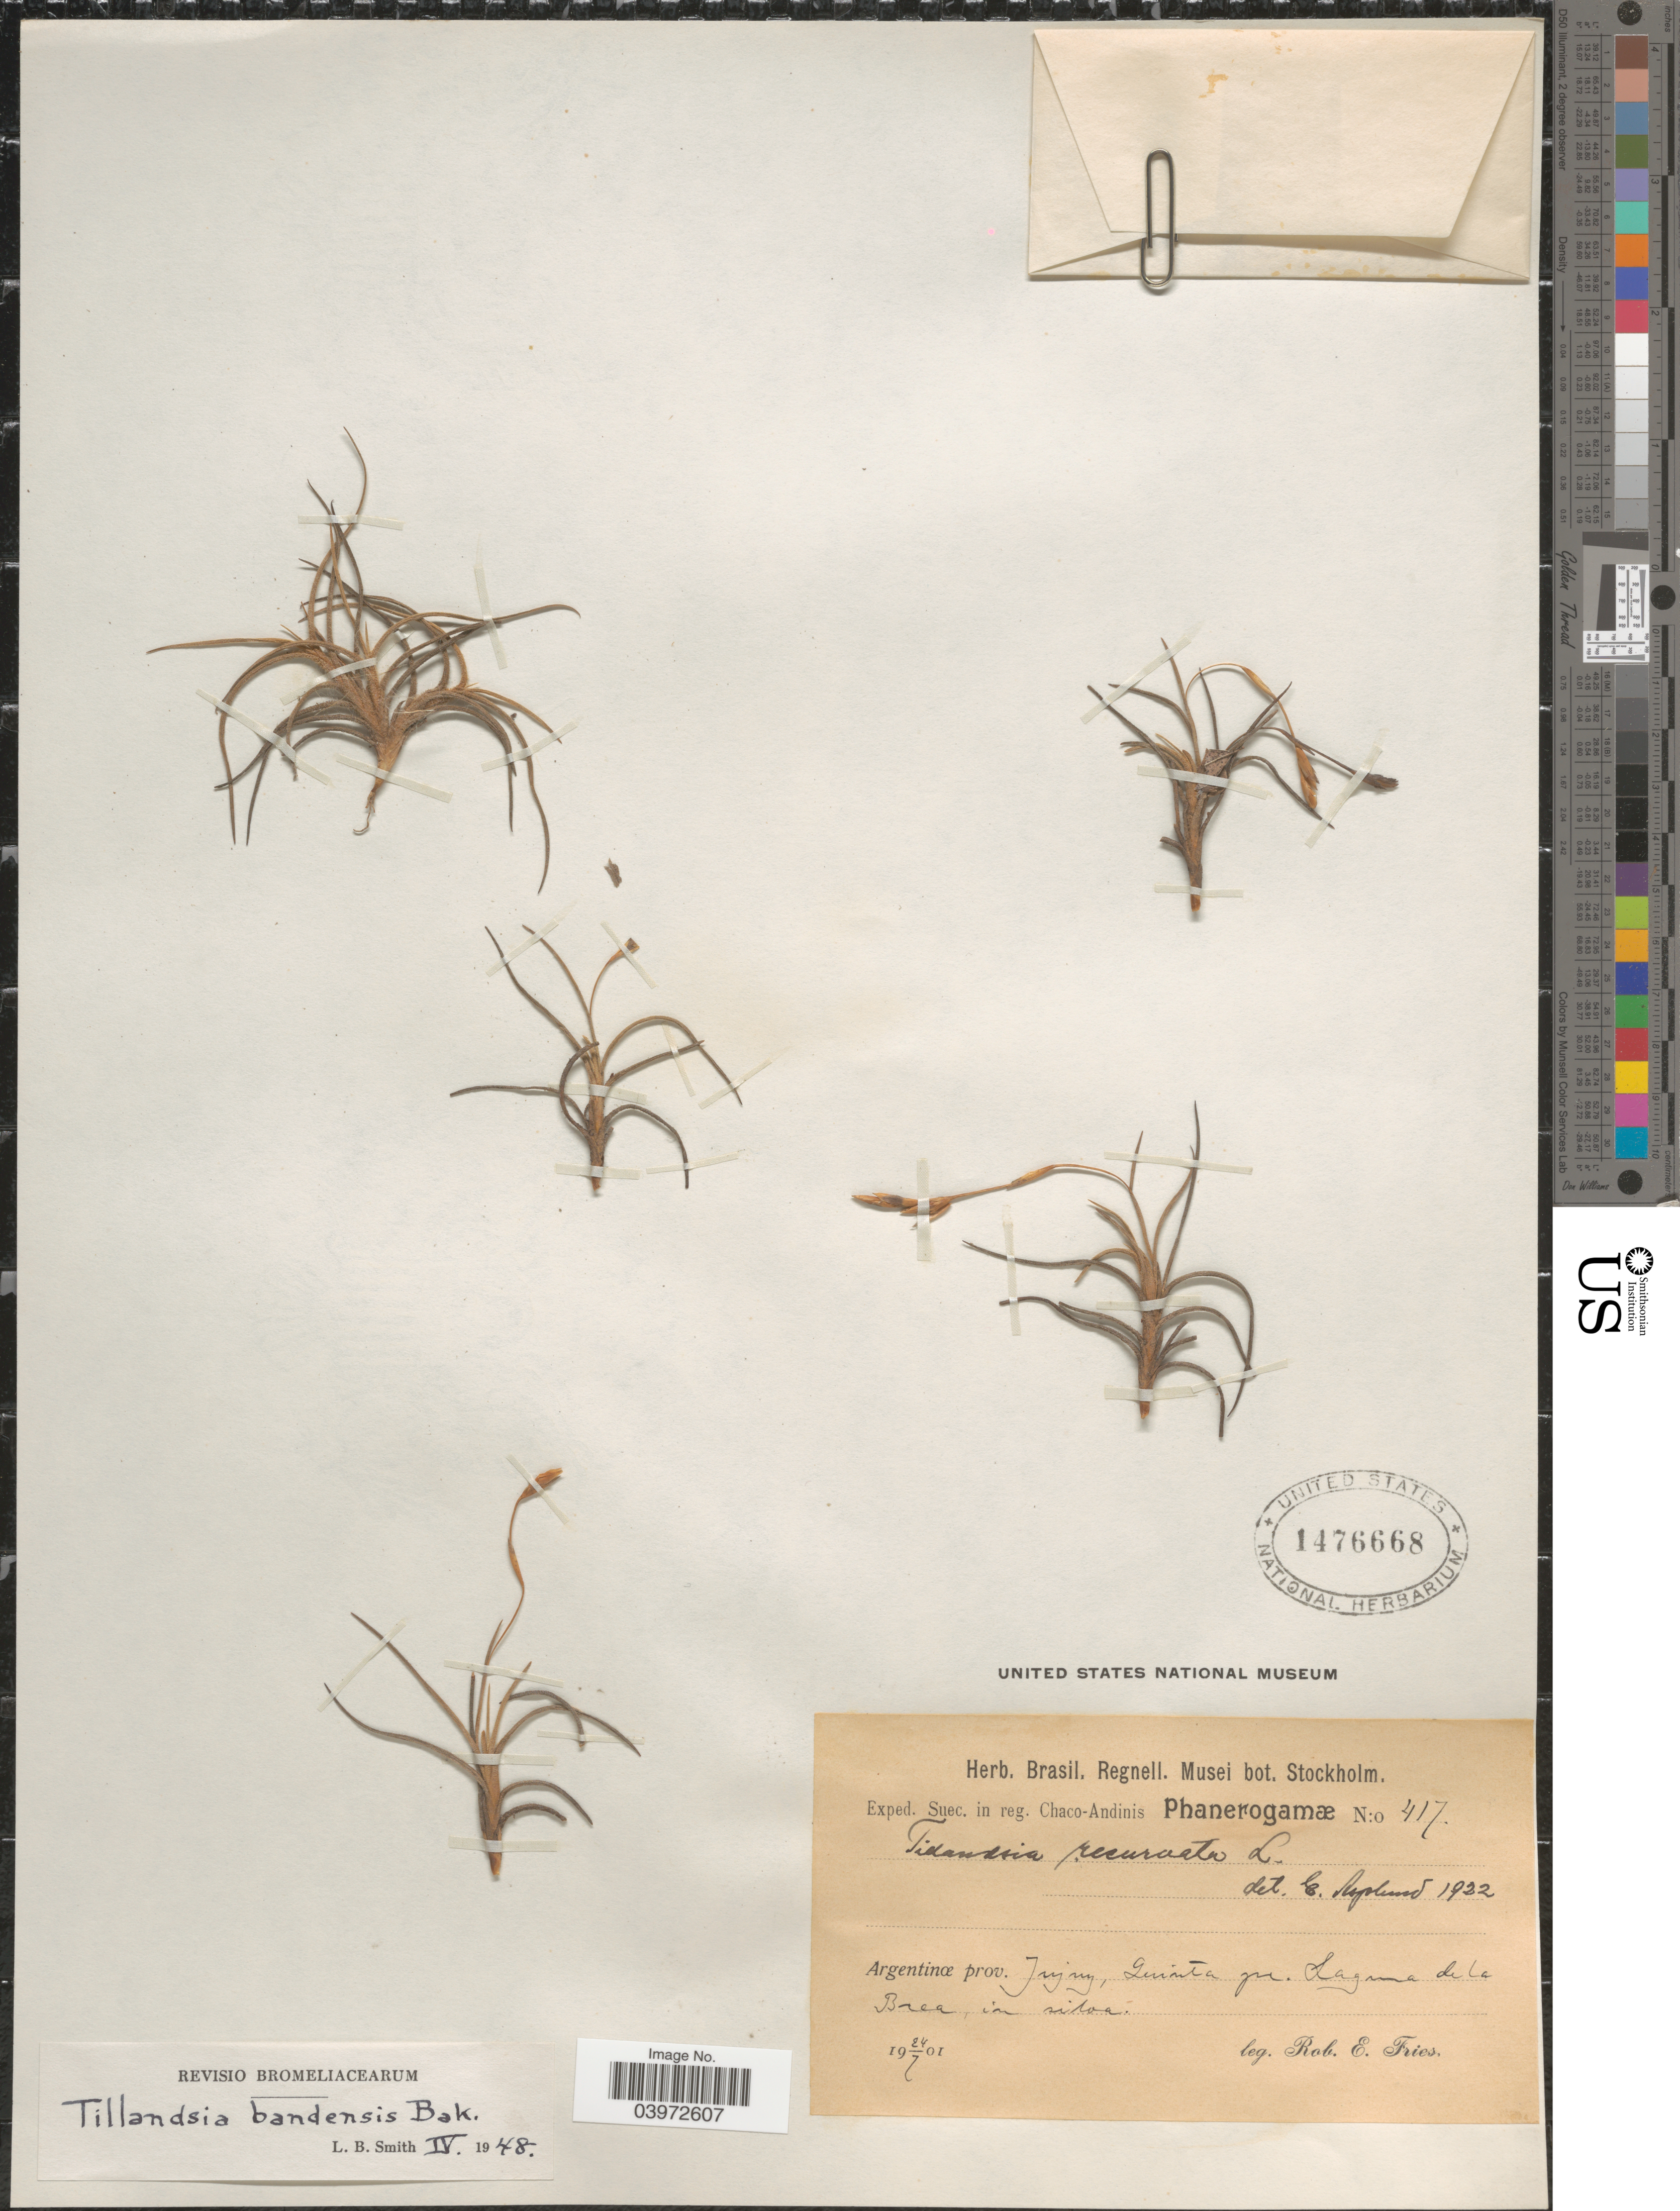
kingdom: Plantae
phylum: Tracheophyta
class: Liliopsida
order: Poales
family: Bromeliaceae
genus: Tillandsia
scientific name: Tillandsia bandensis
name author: Baker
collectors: R. E. Fries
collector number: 417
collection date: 1901-07-24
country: Argentina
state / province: Jujuy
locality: In reg. Chaco-Andinis. Quinta pr. Laguna de la Brea.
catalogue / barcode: US 1476668